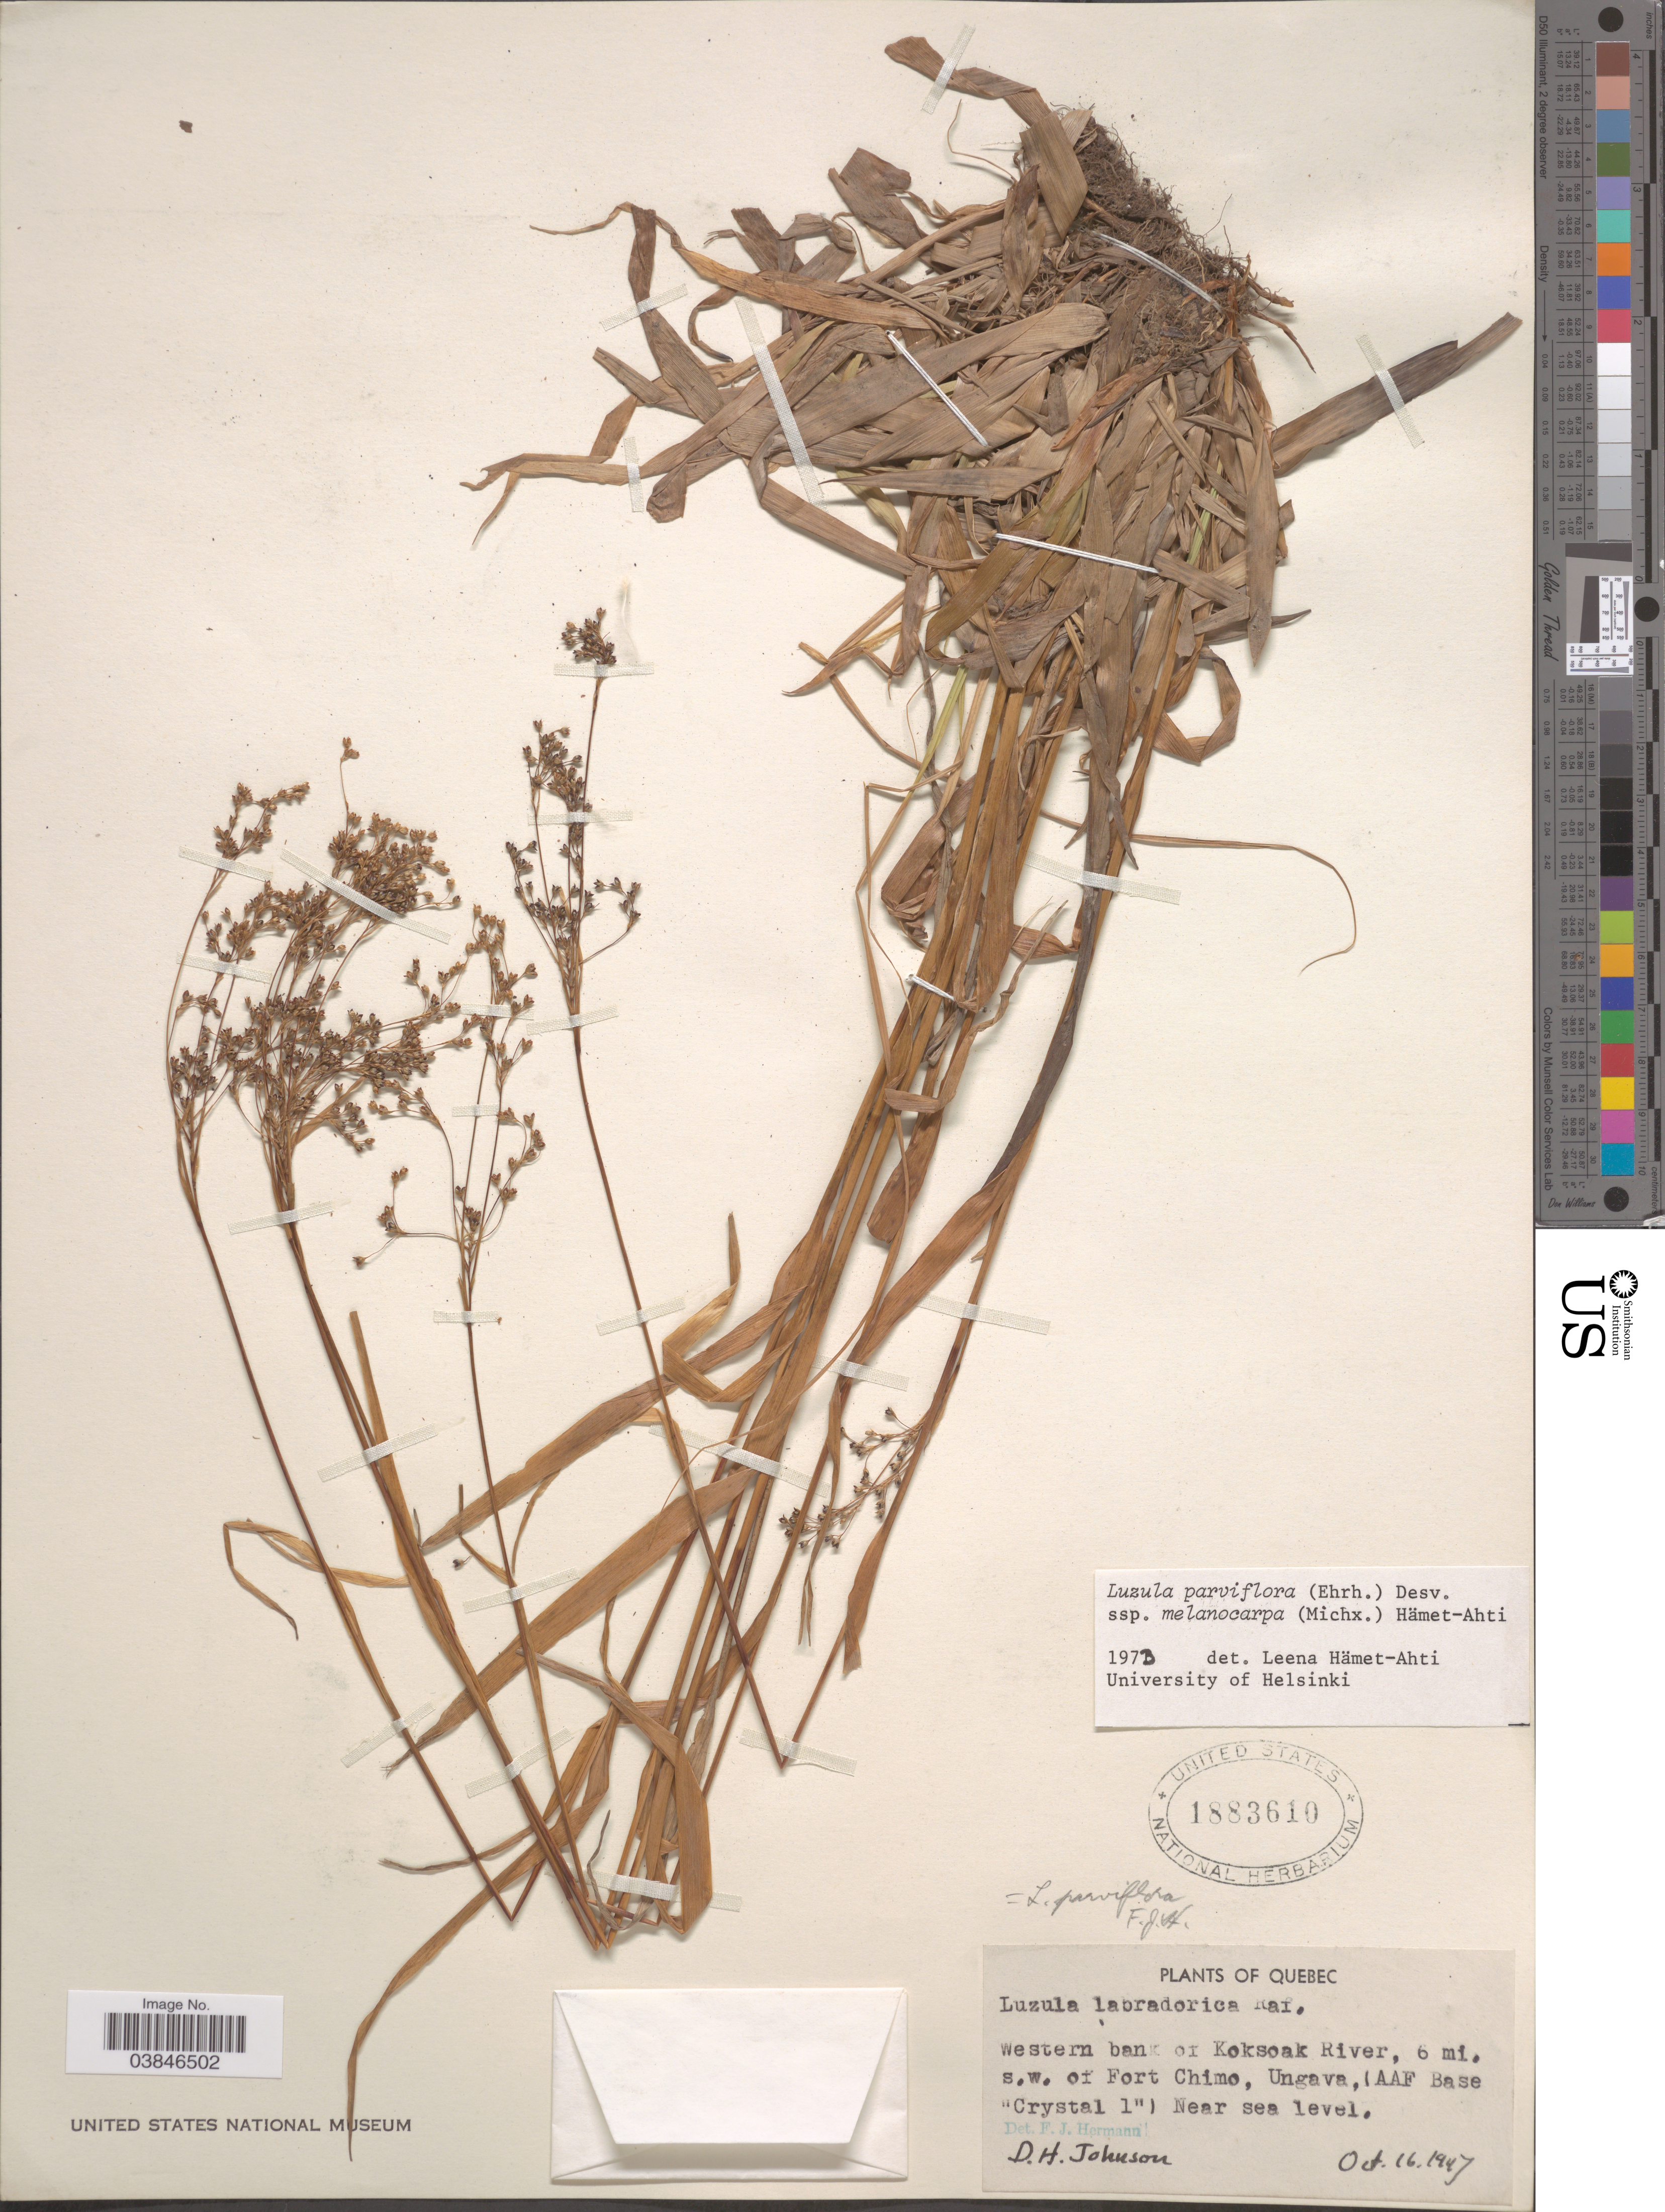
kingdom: Plantae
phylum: Tracheophyta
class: Liliopsida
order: Poales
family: Juncaceae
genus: Luzula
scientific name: Luzula parviflora subsp. melanocarpa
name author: Desv.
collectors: D.H. Johnson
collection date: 1947-10-16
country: Canada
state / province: Quebec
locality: Western bank of Koksoak River, 6 mi. s.w. of Fort Chimo, Ungava, (AAF Base 'Crystal 1').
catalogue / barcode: US 1883610